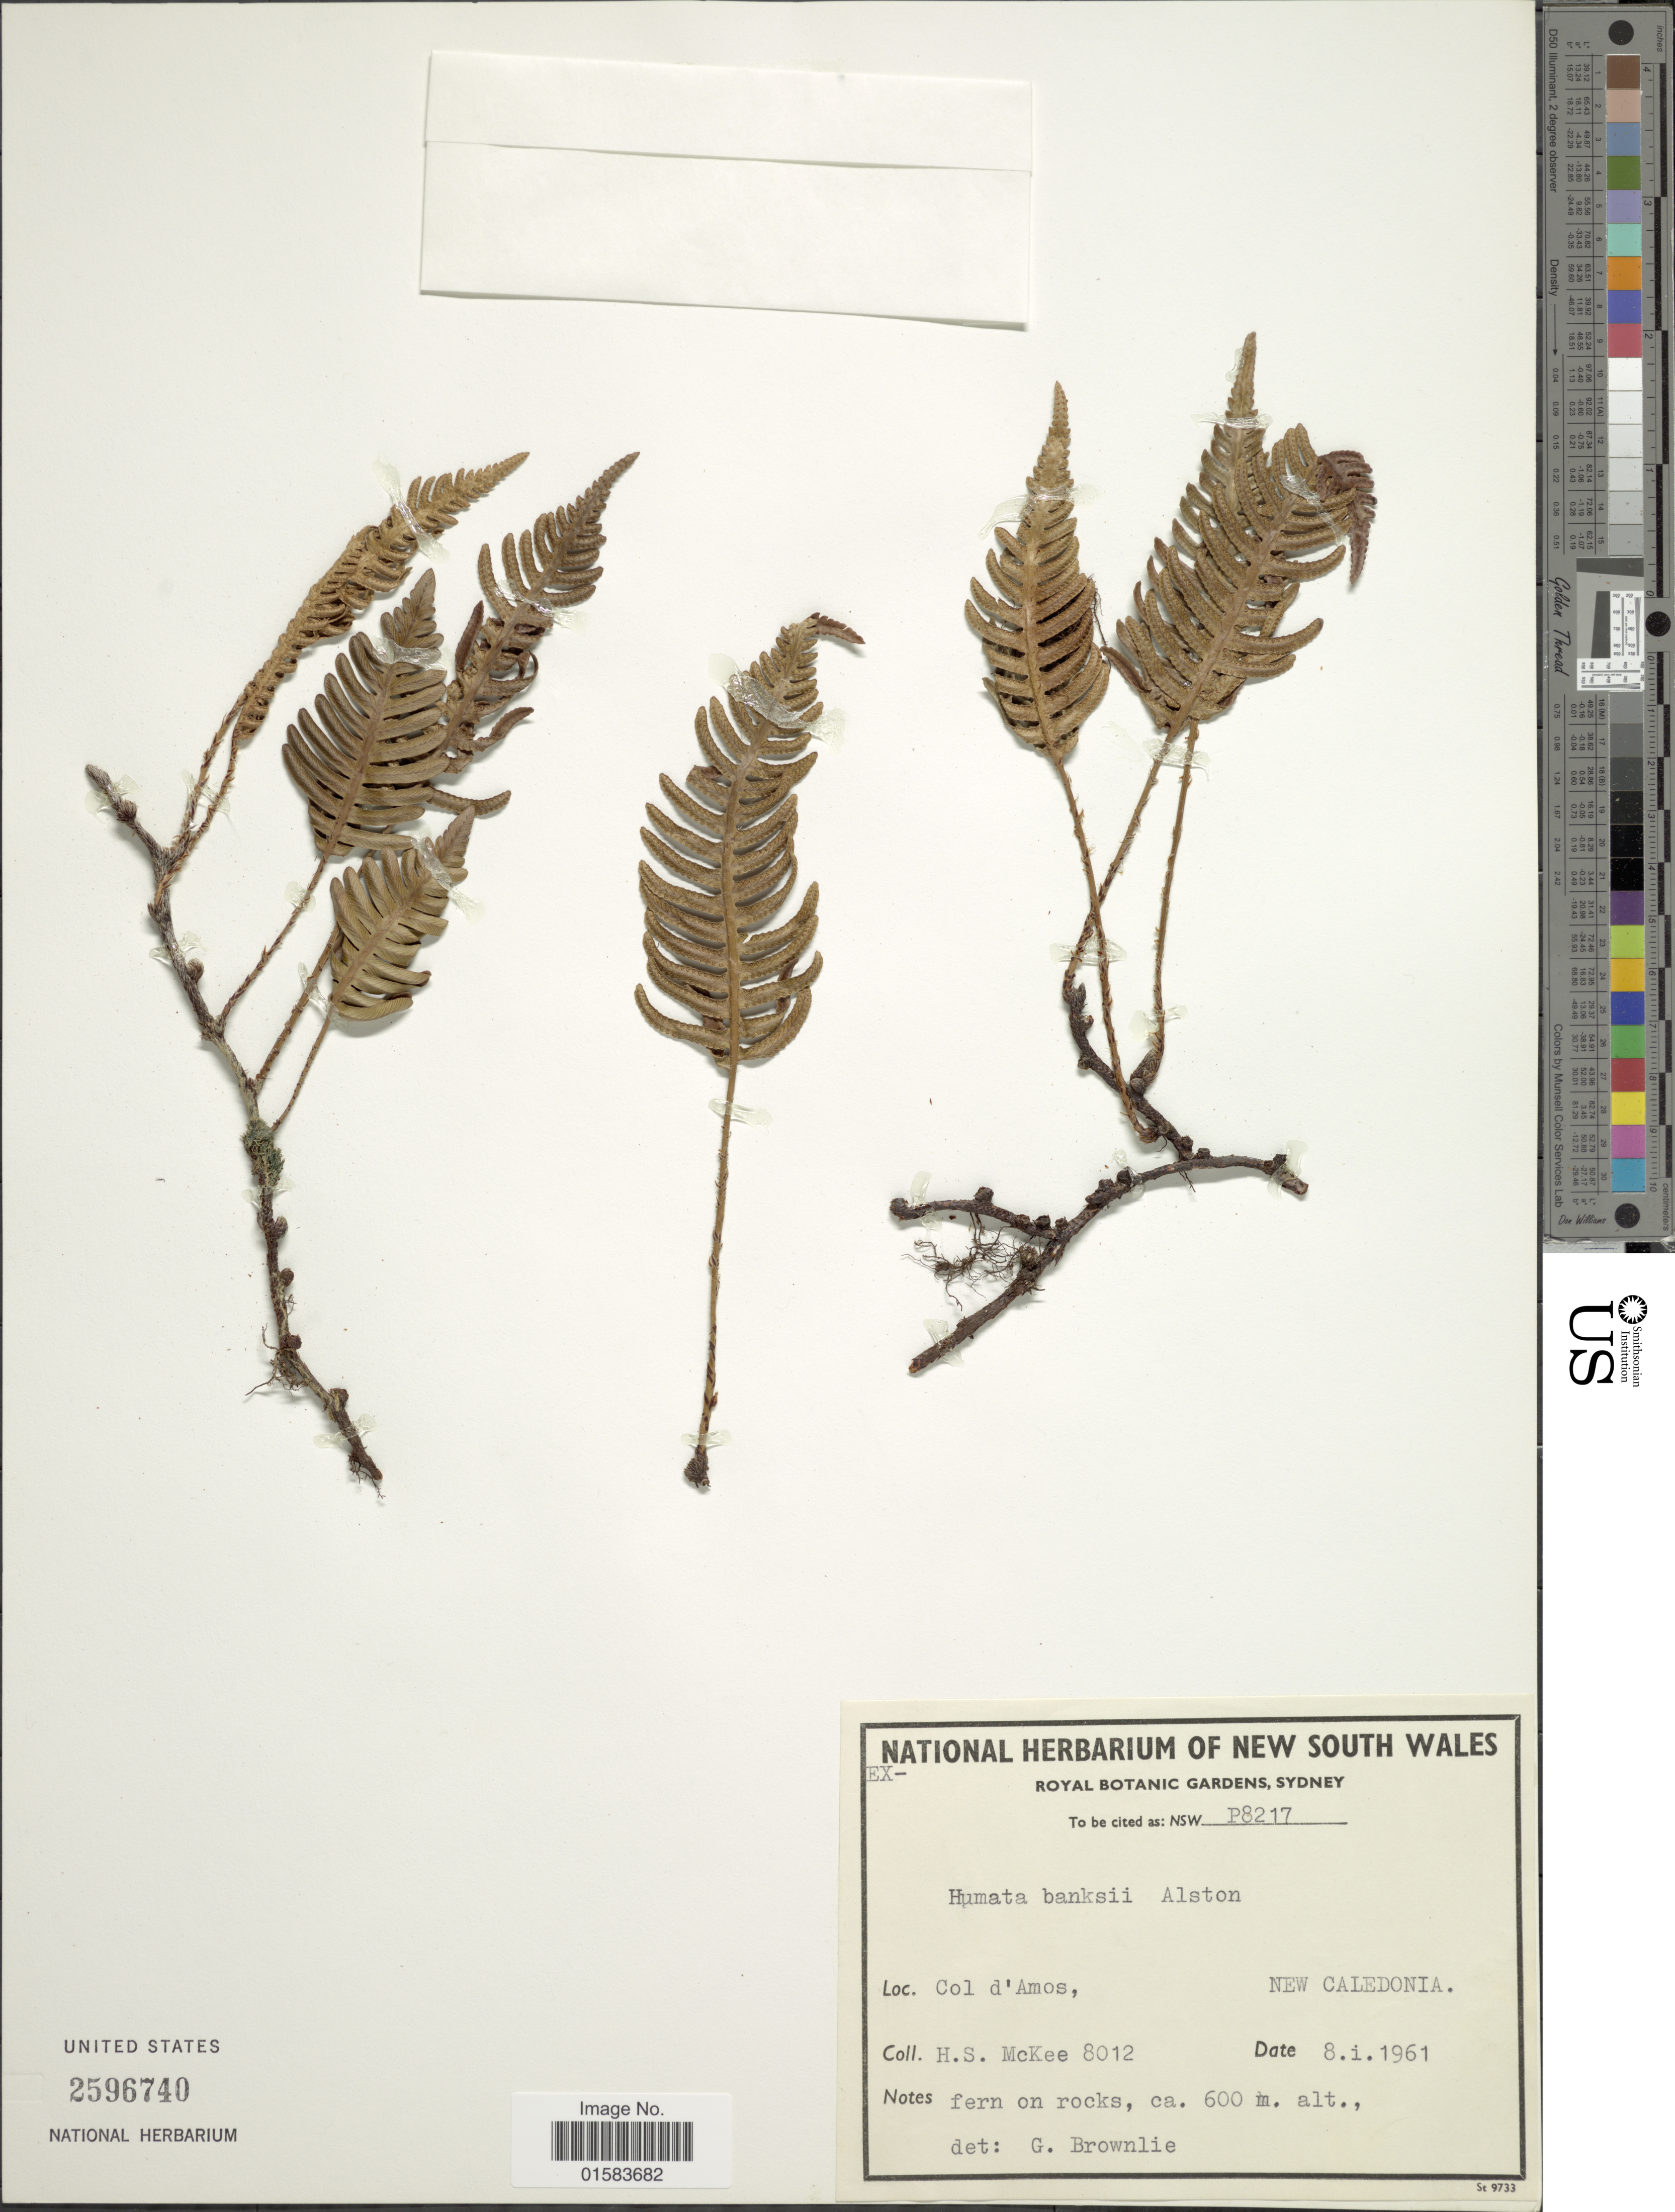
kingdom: Plantae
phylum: Tracheophyta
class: Polypodiopsida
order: Polypodiales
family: Davalliaceae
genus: Davallia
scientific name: Davallia pectinata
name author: Sm.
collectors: H. S. McKee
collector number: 8012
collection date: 1961-01-08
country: New Caledonia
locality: Col d'Amos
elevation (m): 600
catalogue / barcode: US 2596740